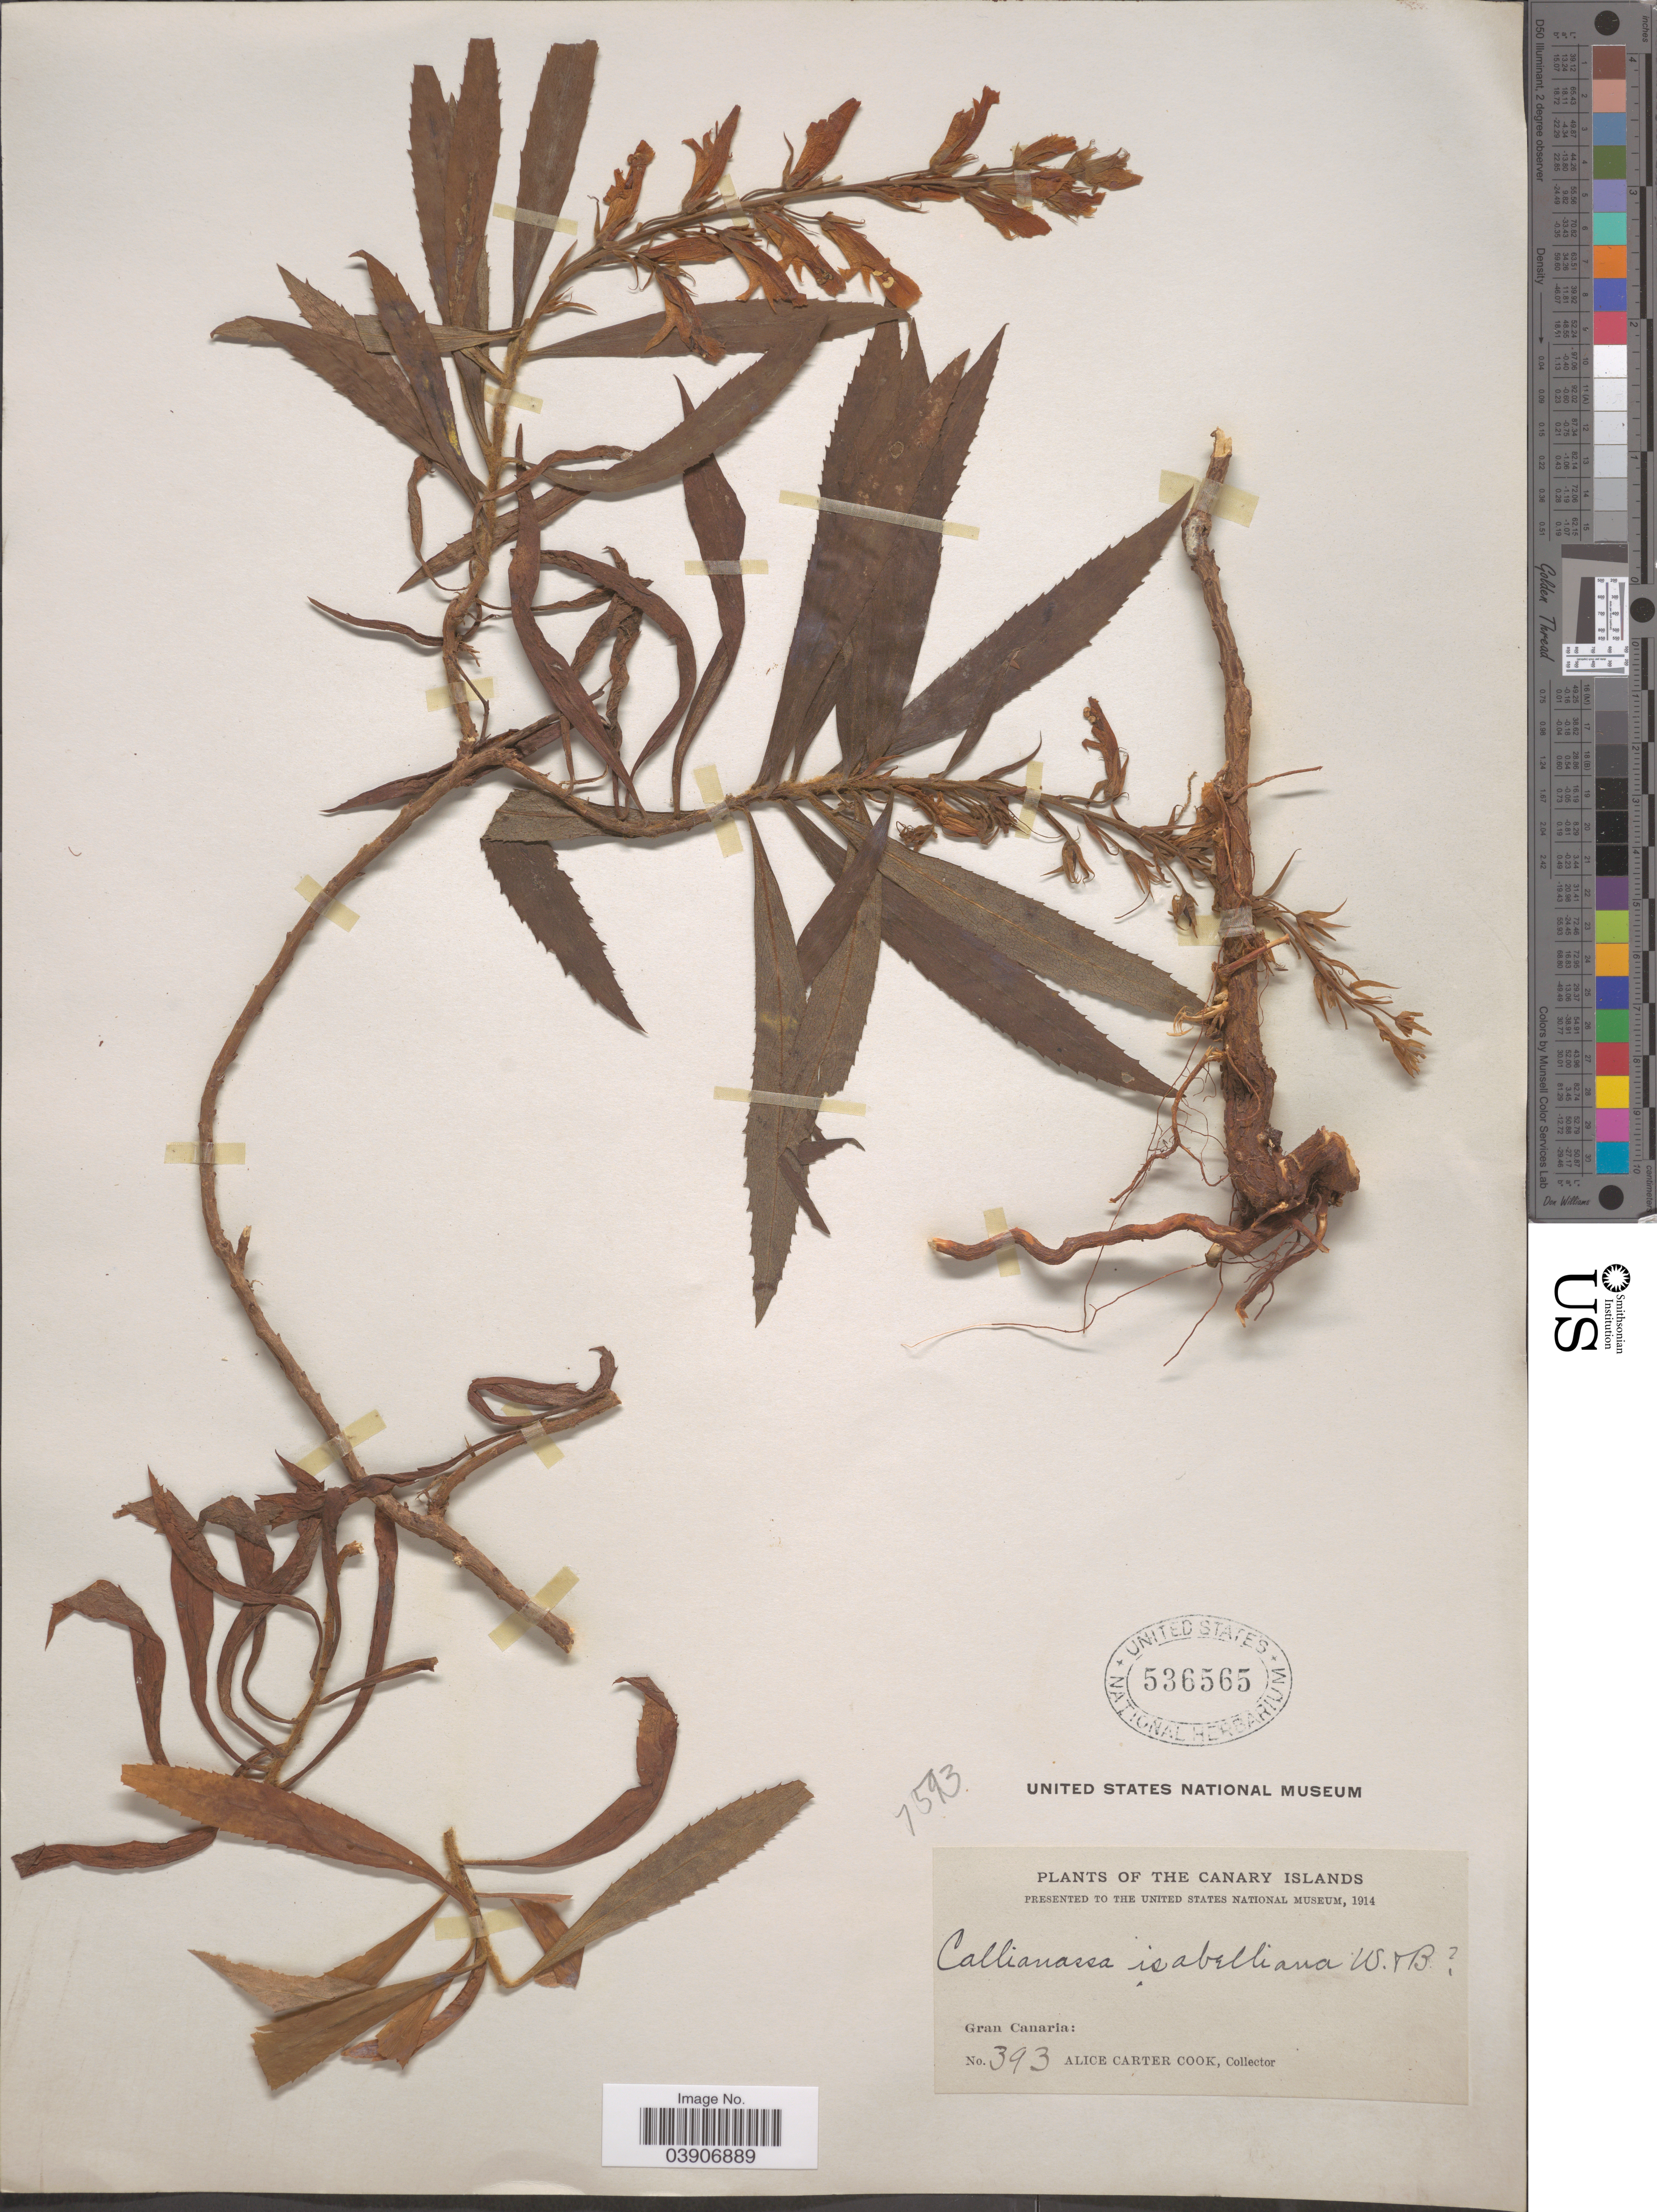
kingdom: Plantae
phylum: Tracheophyta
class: Magnoliopsida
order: Lamiales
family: Plantaginaceae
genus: Digitalis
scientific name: Digitalis isabelliana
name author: (Webb) Linding.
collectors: Alice C. Cook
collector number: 393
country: Spain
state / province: Canarias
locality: Canary Islands. Gran Canaria.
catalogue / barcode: US 536565